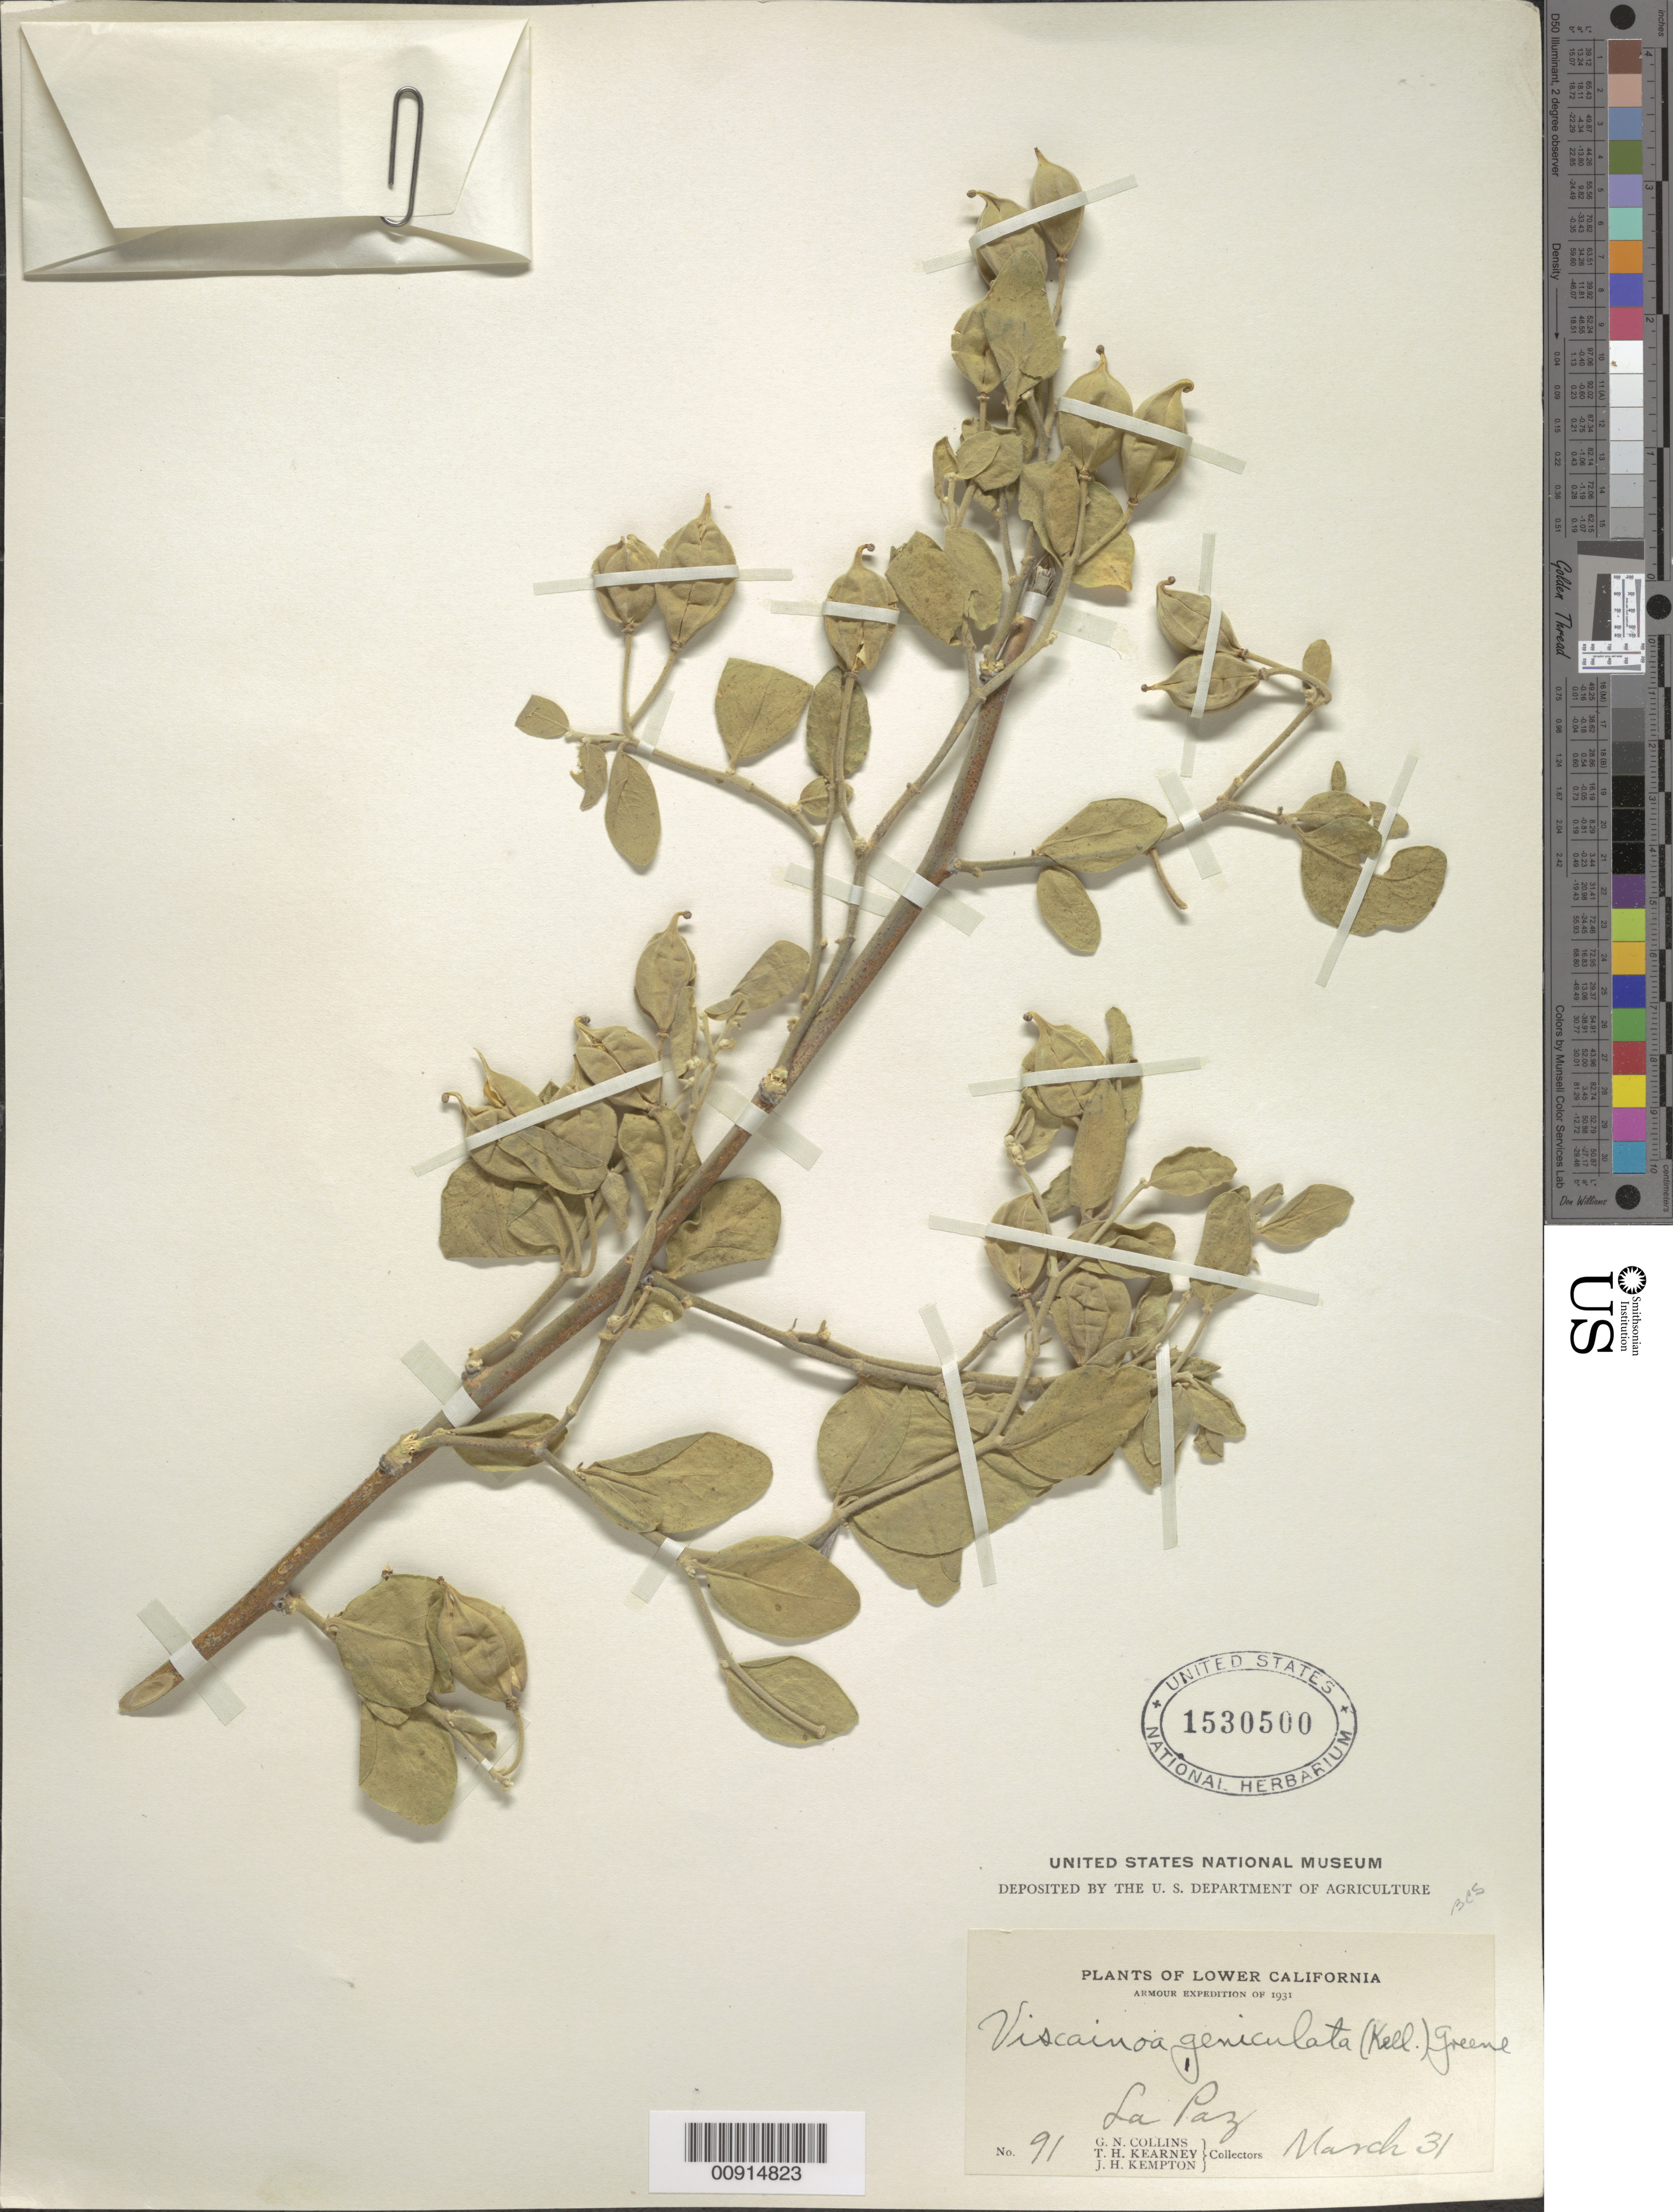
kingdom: Plantae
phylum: Tracheophyta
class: Magnoliopsida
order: Zygophyllales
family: Zygophyllaceae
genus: Viscainoa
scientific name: Viscainoa geniculata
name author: (Kellogg) Greene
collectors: G. N. Collins, T. H. Kearney & J. H. Kempton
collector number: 91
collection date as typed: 31 Mar 1931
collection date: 1931-03-31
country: Mexico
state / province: Baja California Sur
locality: La Paz. Lower California.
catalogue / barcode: US 1530500